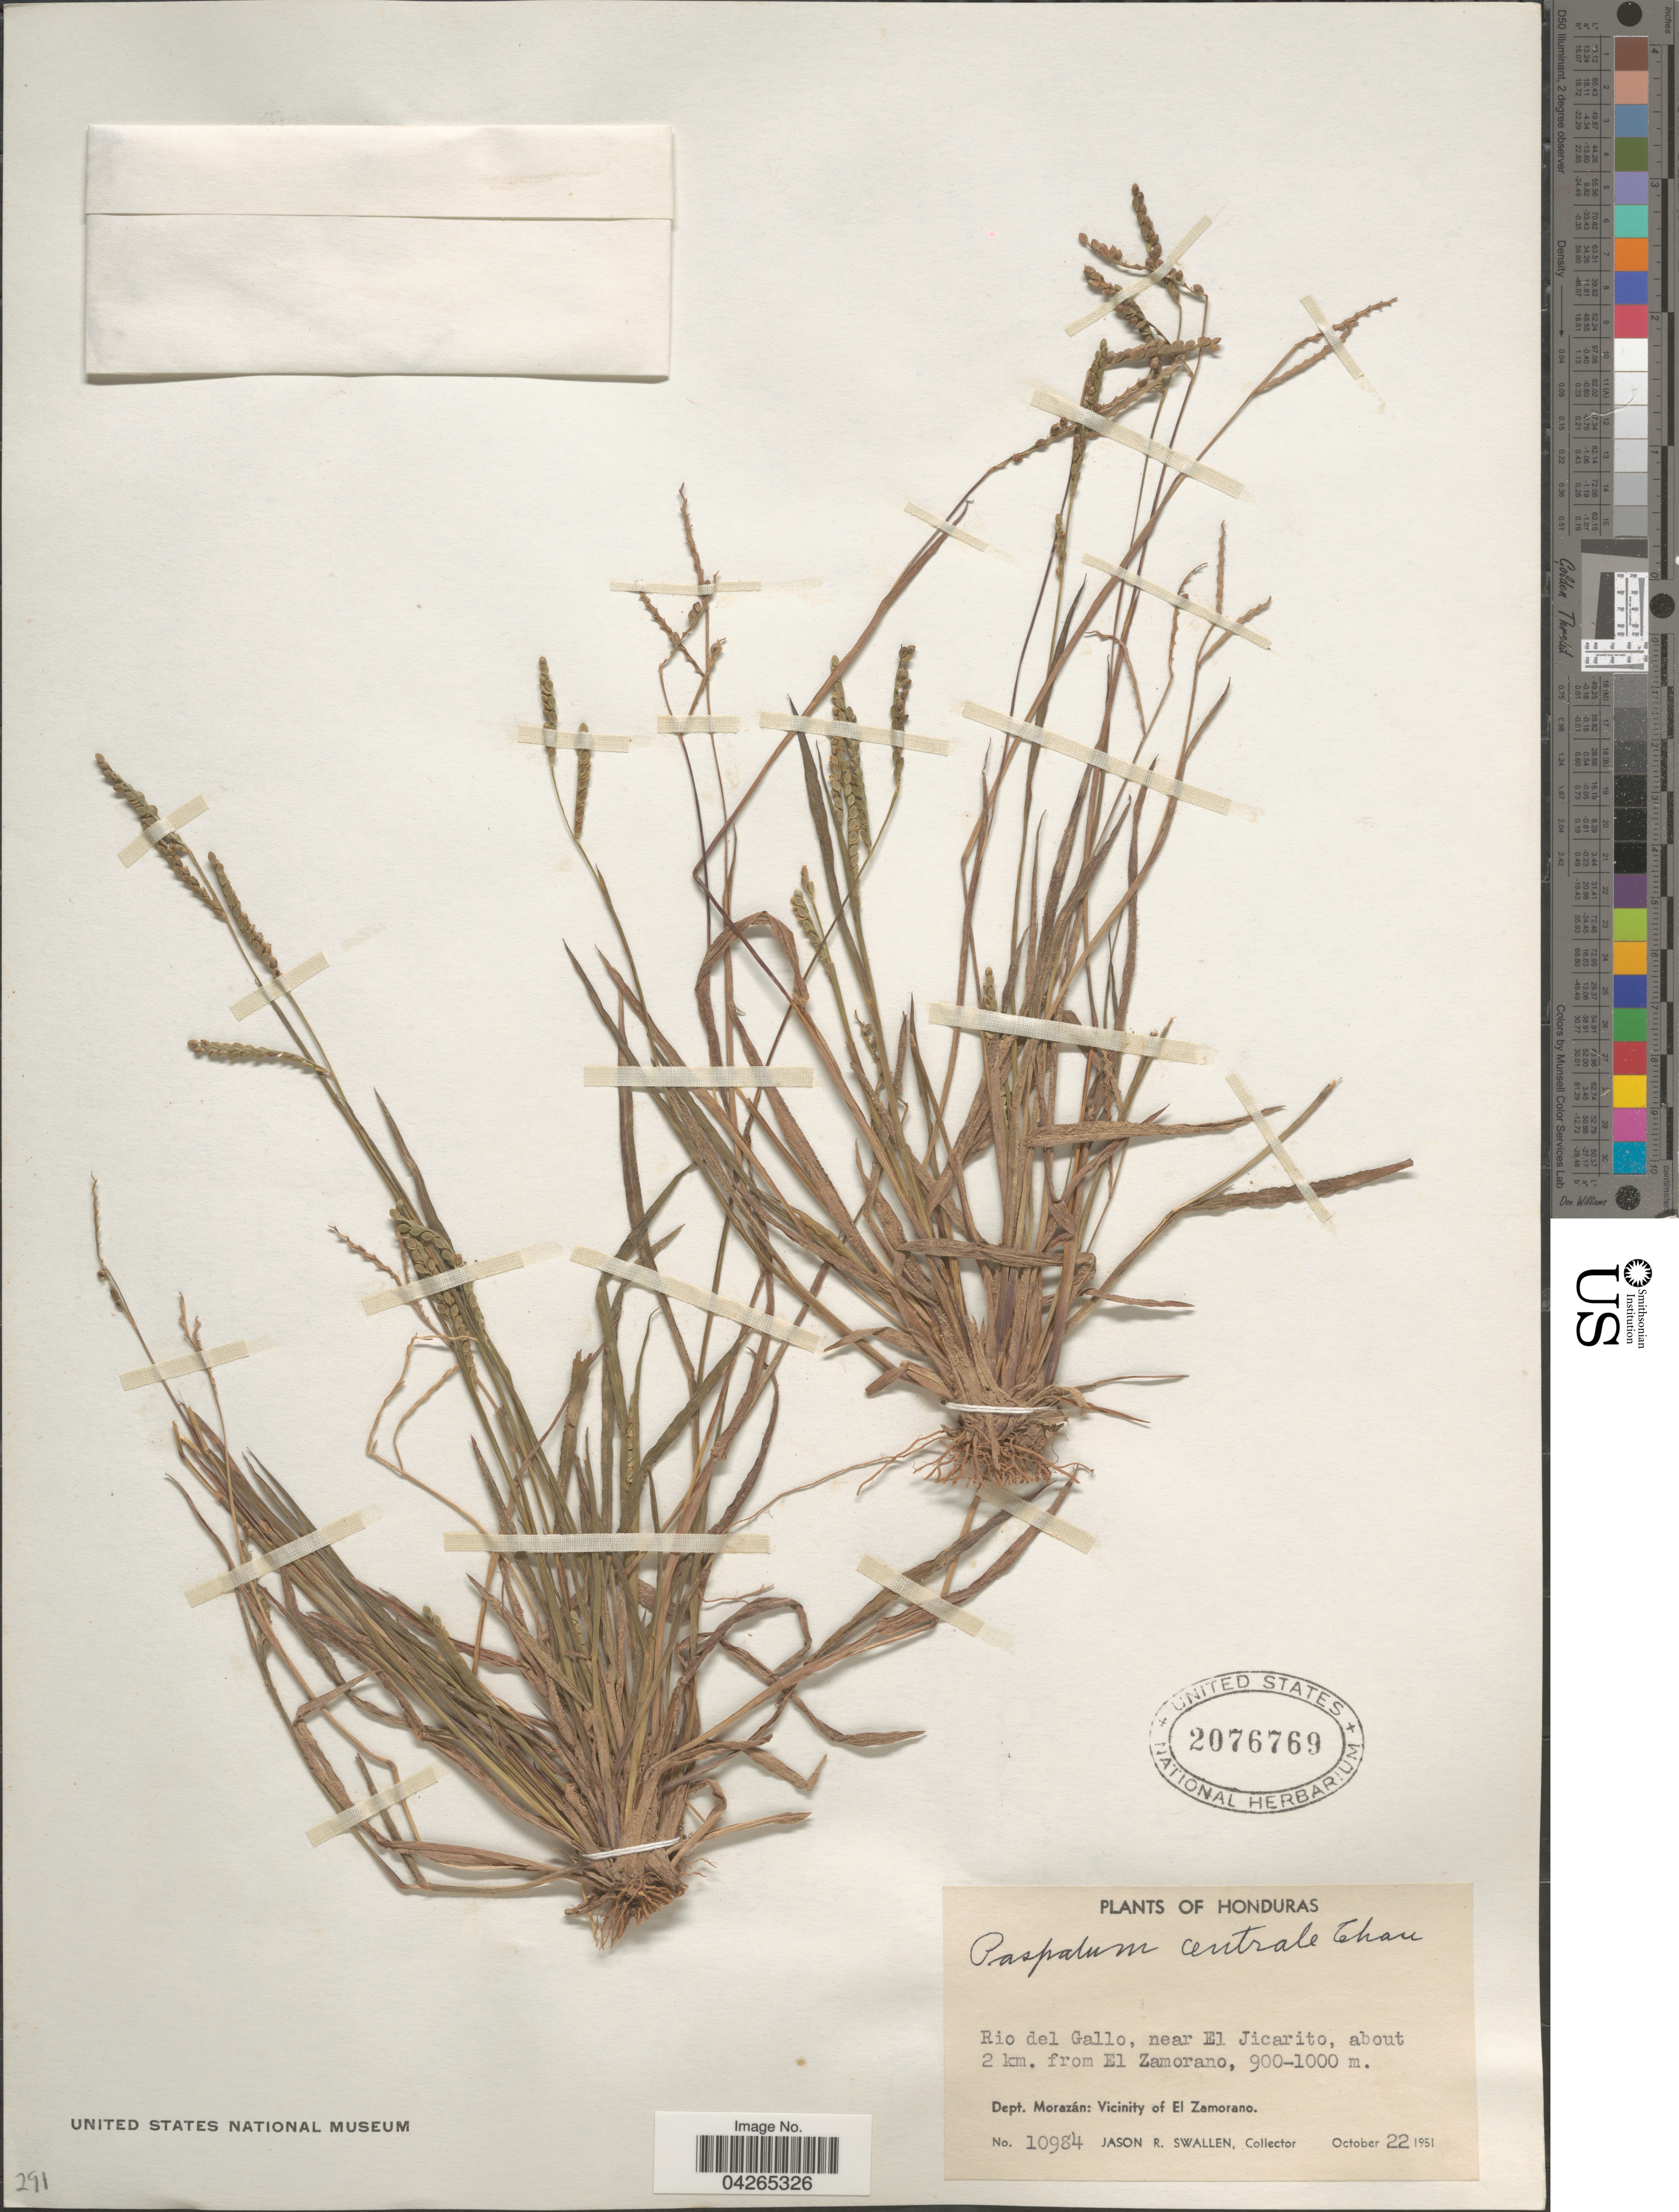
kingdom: Plantae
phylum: Tracheophyta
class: Liliopsida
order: Poales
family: Poaceae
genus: Paspalum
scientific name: Paspalum centrale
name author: Chase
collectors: J. R. Swallen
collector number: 10984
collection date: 1951-10-22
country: Honduras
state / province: Fco. Morazán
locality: Rio del Gallo, near El Jicarito, about 2 km. from El Zamorano. Dept. Morazán: Vicinity of El Zamorano.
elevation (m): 900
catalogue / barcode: US 2076769